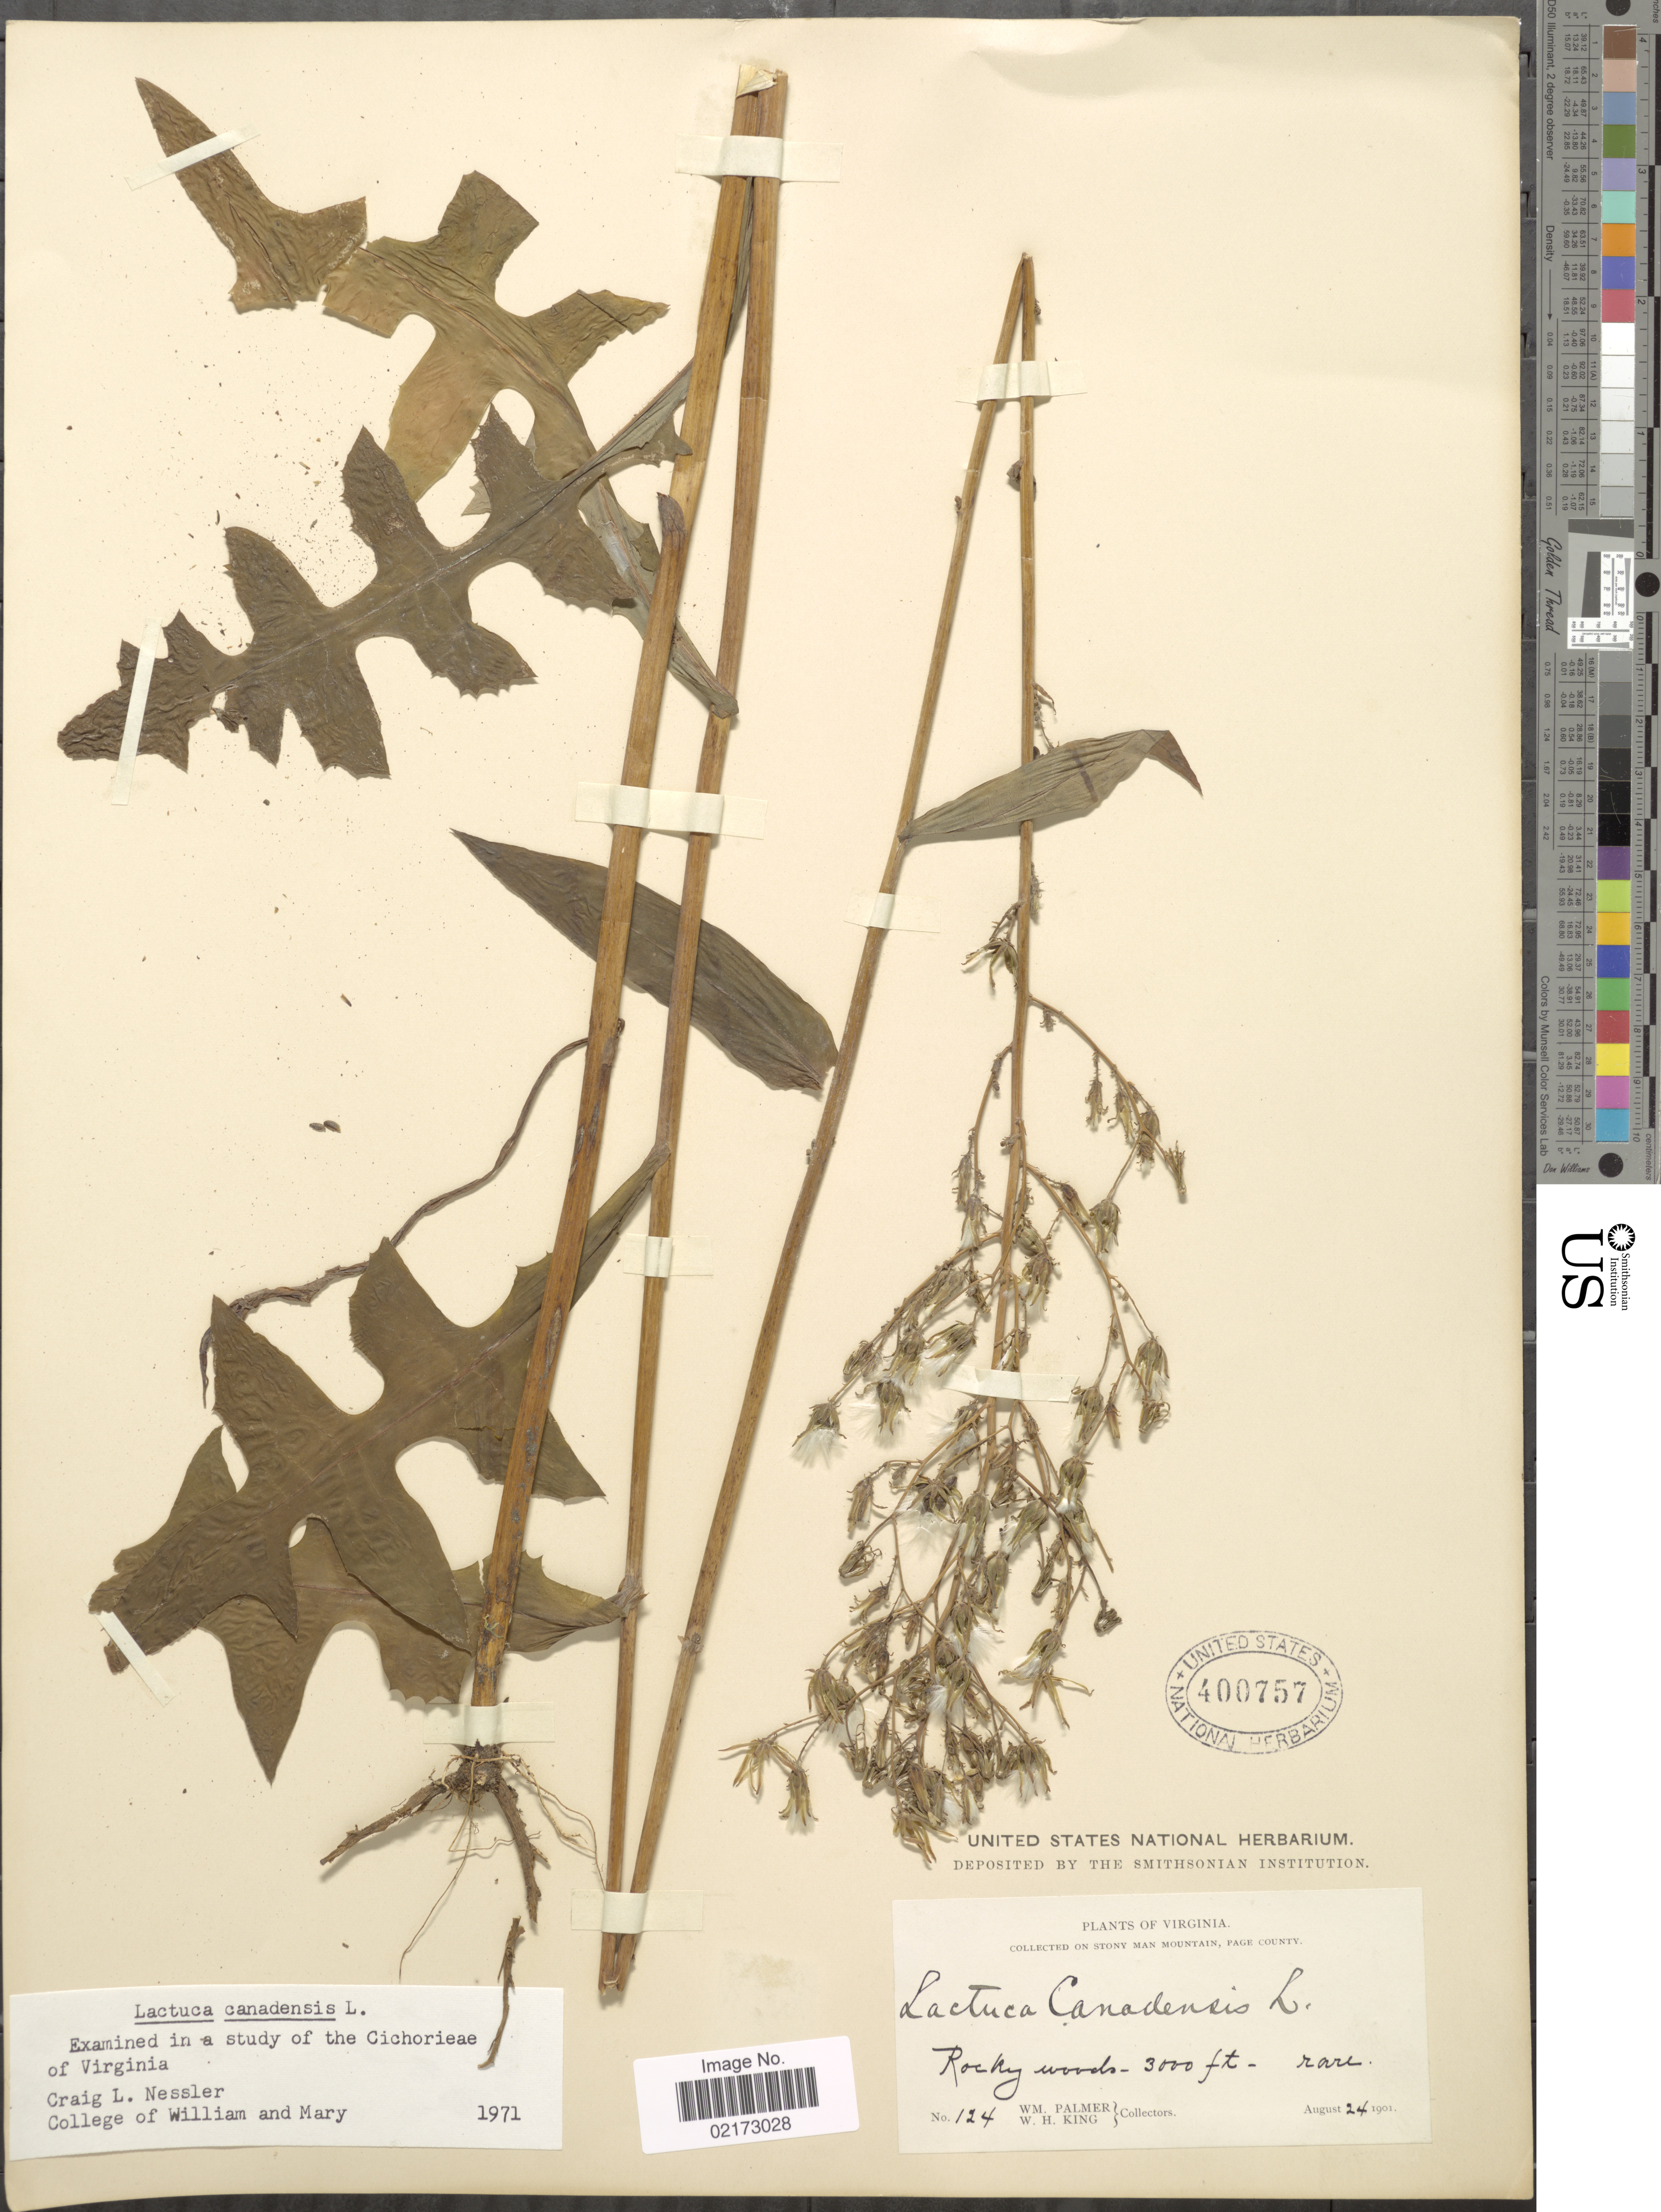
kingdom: Plantae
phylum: Tracheophyta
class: Magnoliopsida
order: Asterales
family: Asteraceae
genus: Lactuca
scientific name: Lactuca canadensis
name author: L.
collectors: W. Palmer & W. H. King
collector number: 124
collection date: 1901-08-24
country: United States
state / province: Virginia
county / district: Page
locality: Stony Man Mountain, Page County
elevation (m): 914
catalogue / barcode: US 400757